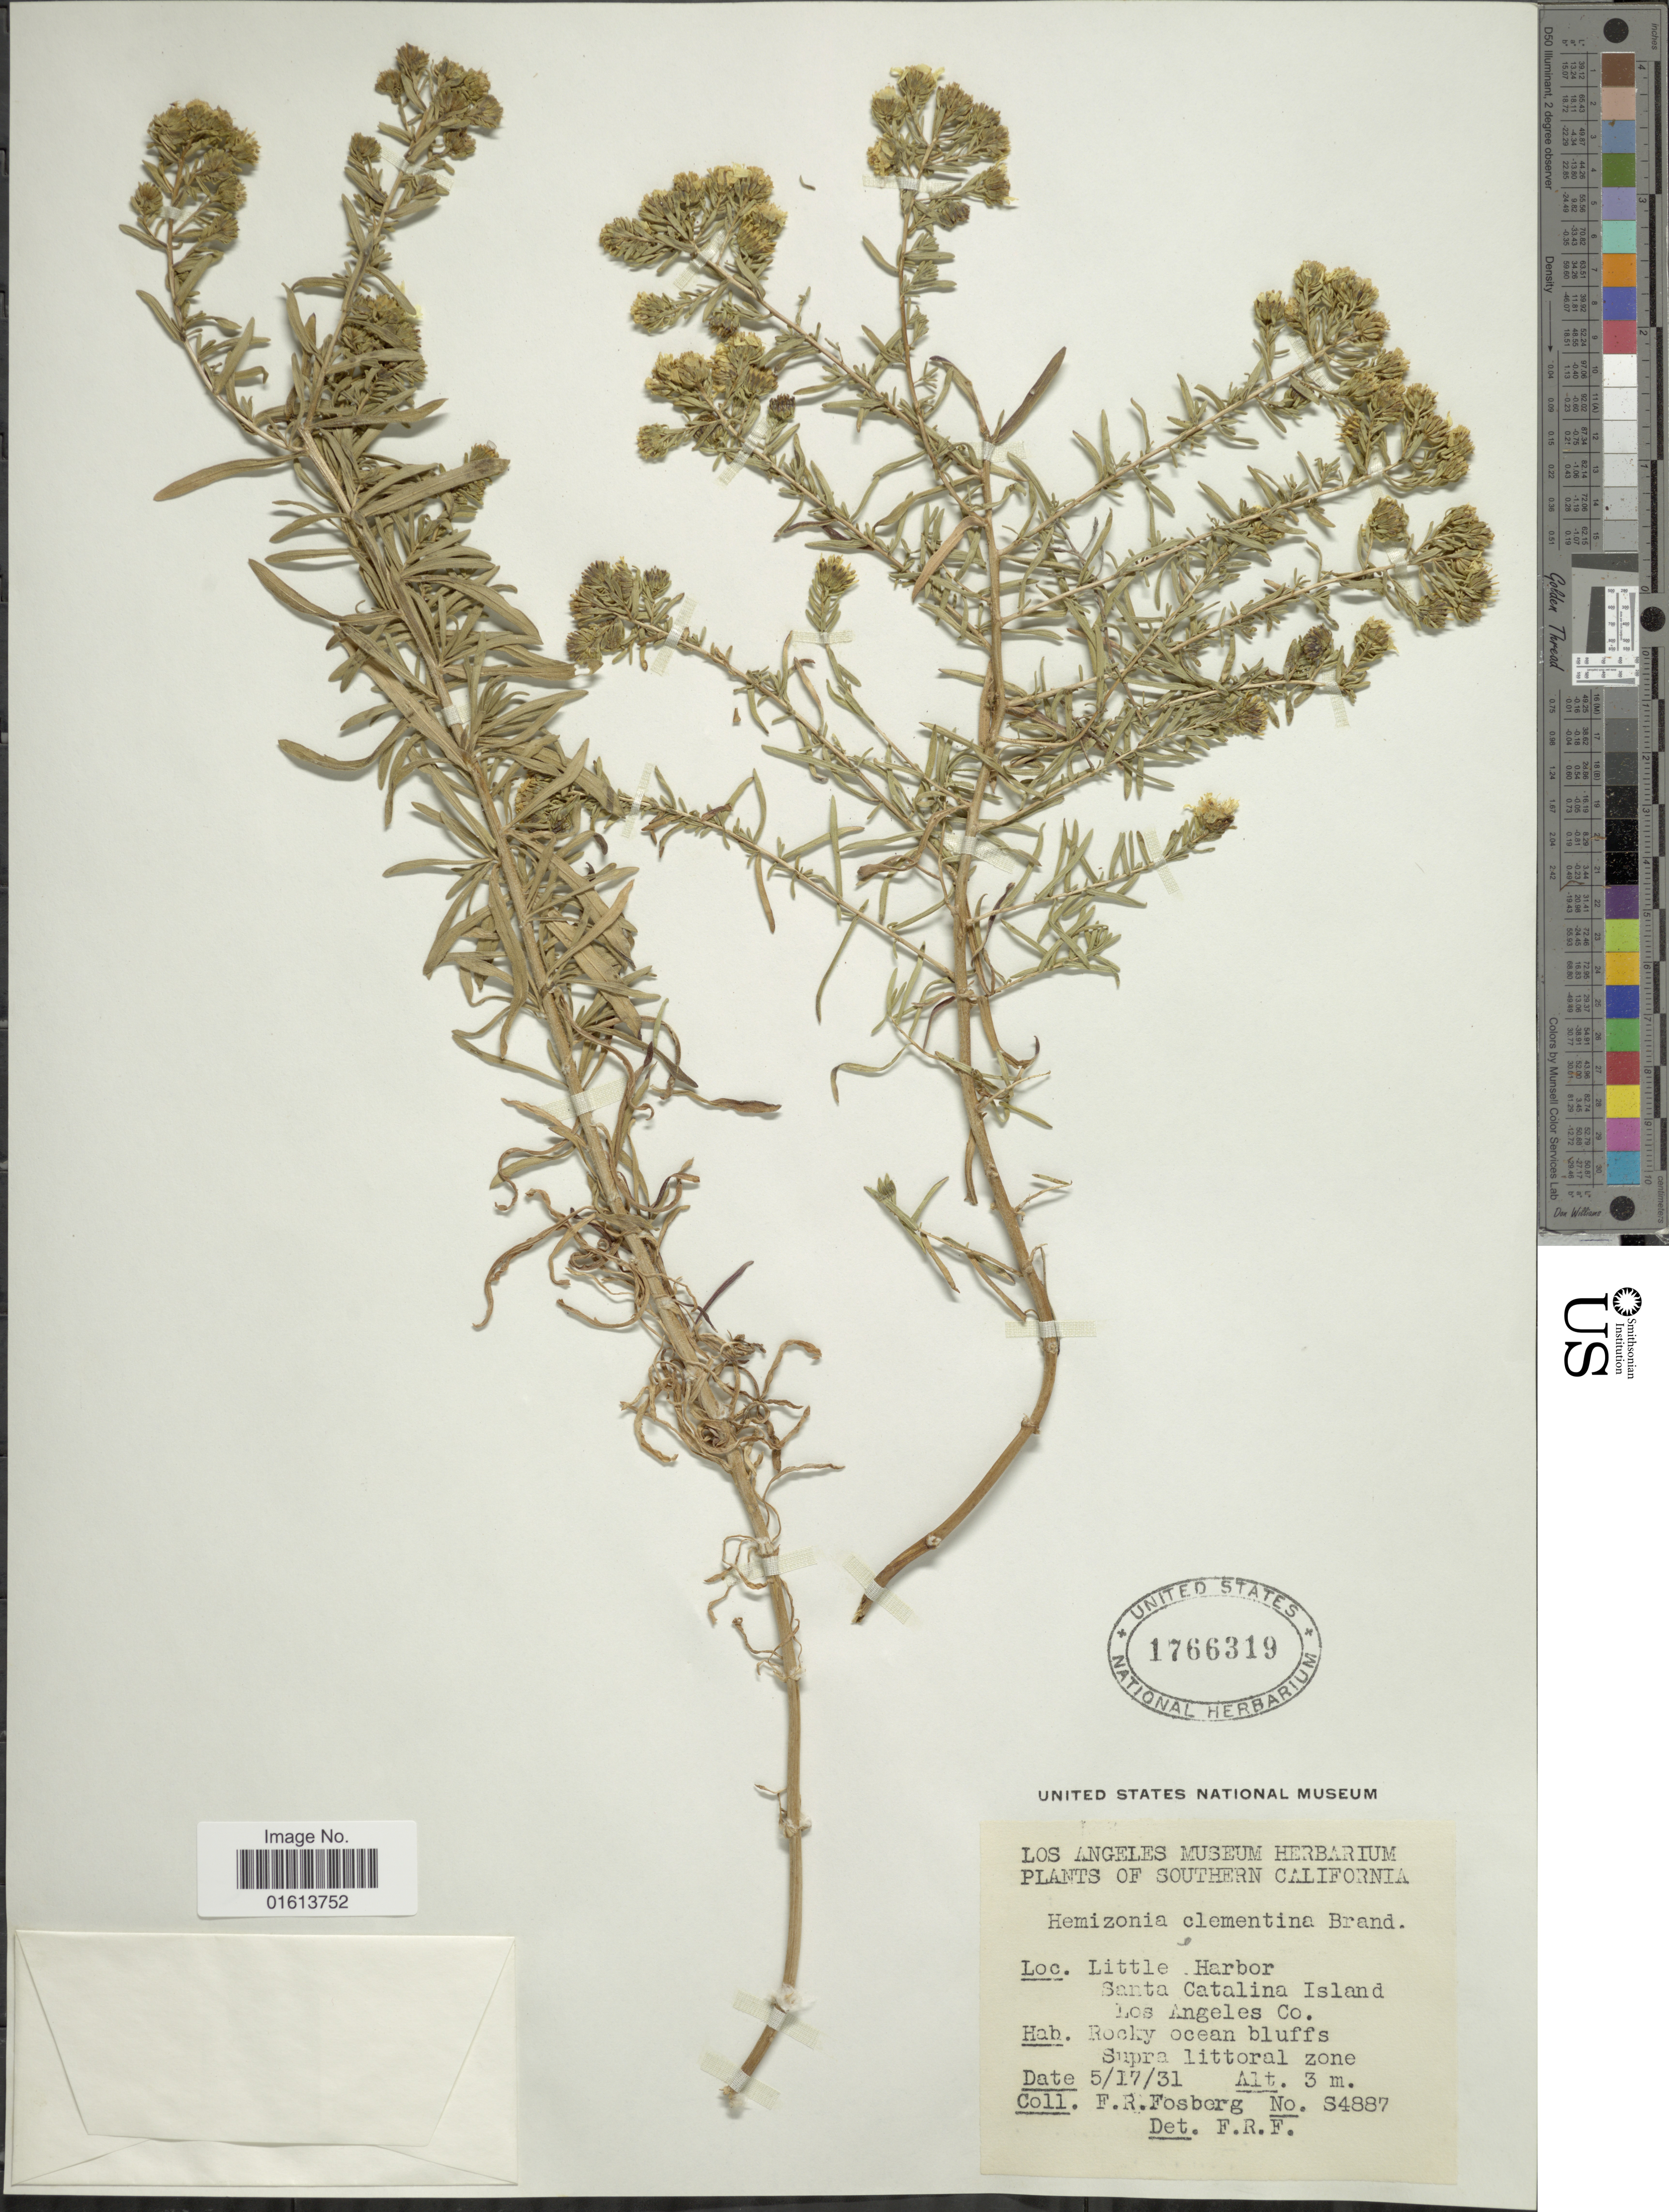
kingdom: Plantae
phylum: Tracheophyta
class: Magnoliopsida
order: Asterales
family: Asteraceae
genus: Deinandra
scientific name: Deinandra clementina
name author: (Brandegee) B.G. Baldwin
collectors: F. R. Fosberg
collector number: S4887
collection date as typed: Transcribed d/m/y: 17/5/31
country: United States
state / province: California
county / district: Los Angeles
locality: Southern California. Little Harbor. Santa Catalina island. Los Angeles Co.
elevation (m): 3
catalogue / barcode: US 1766319